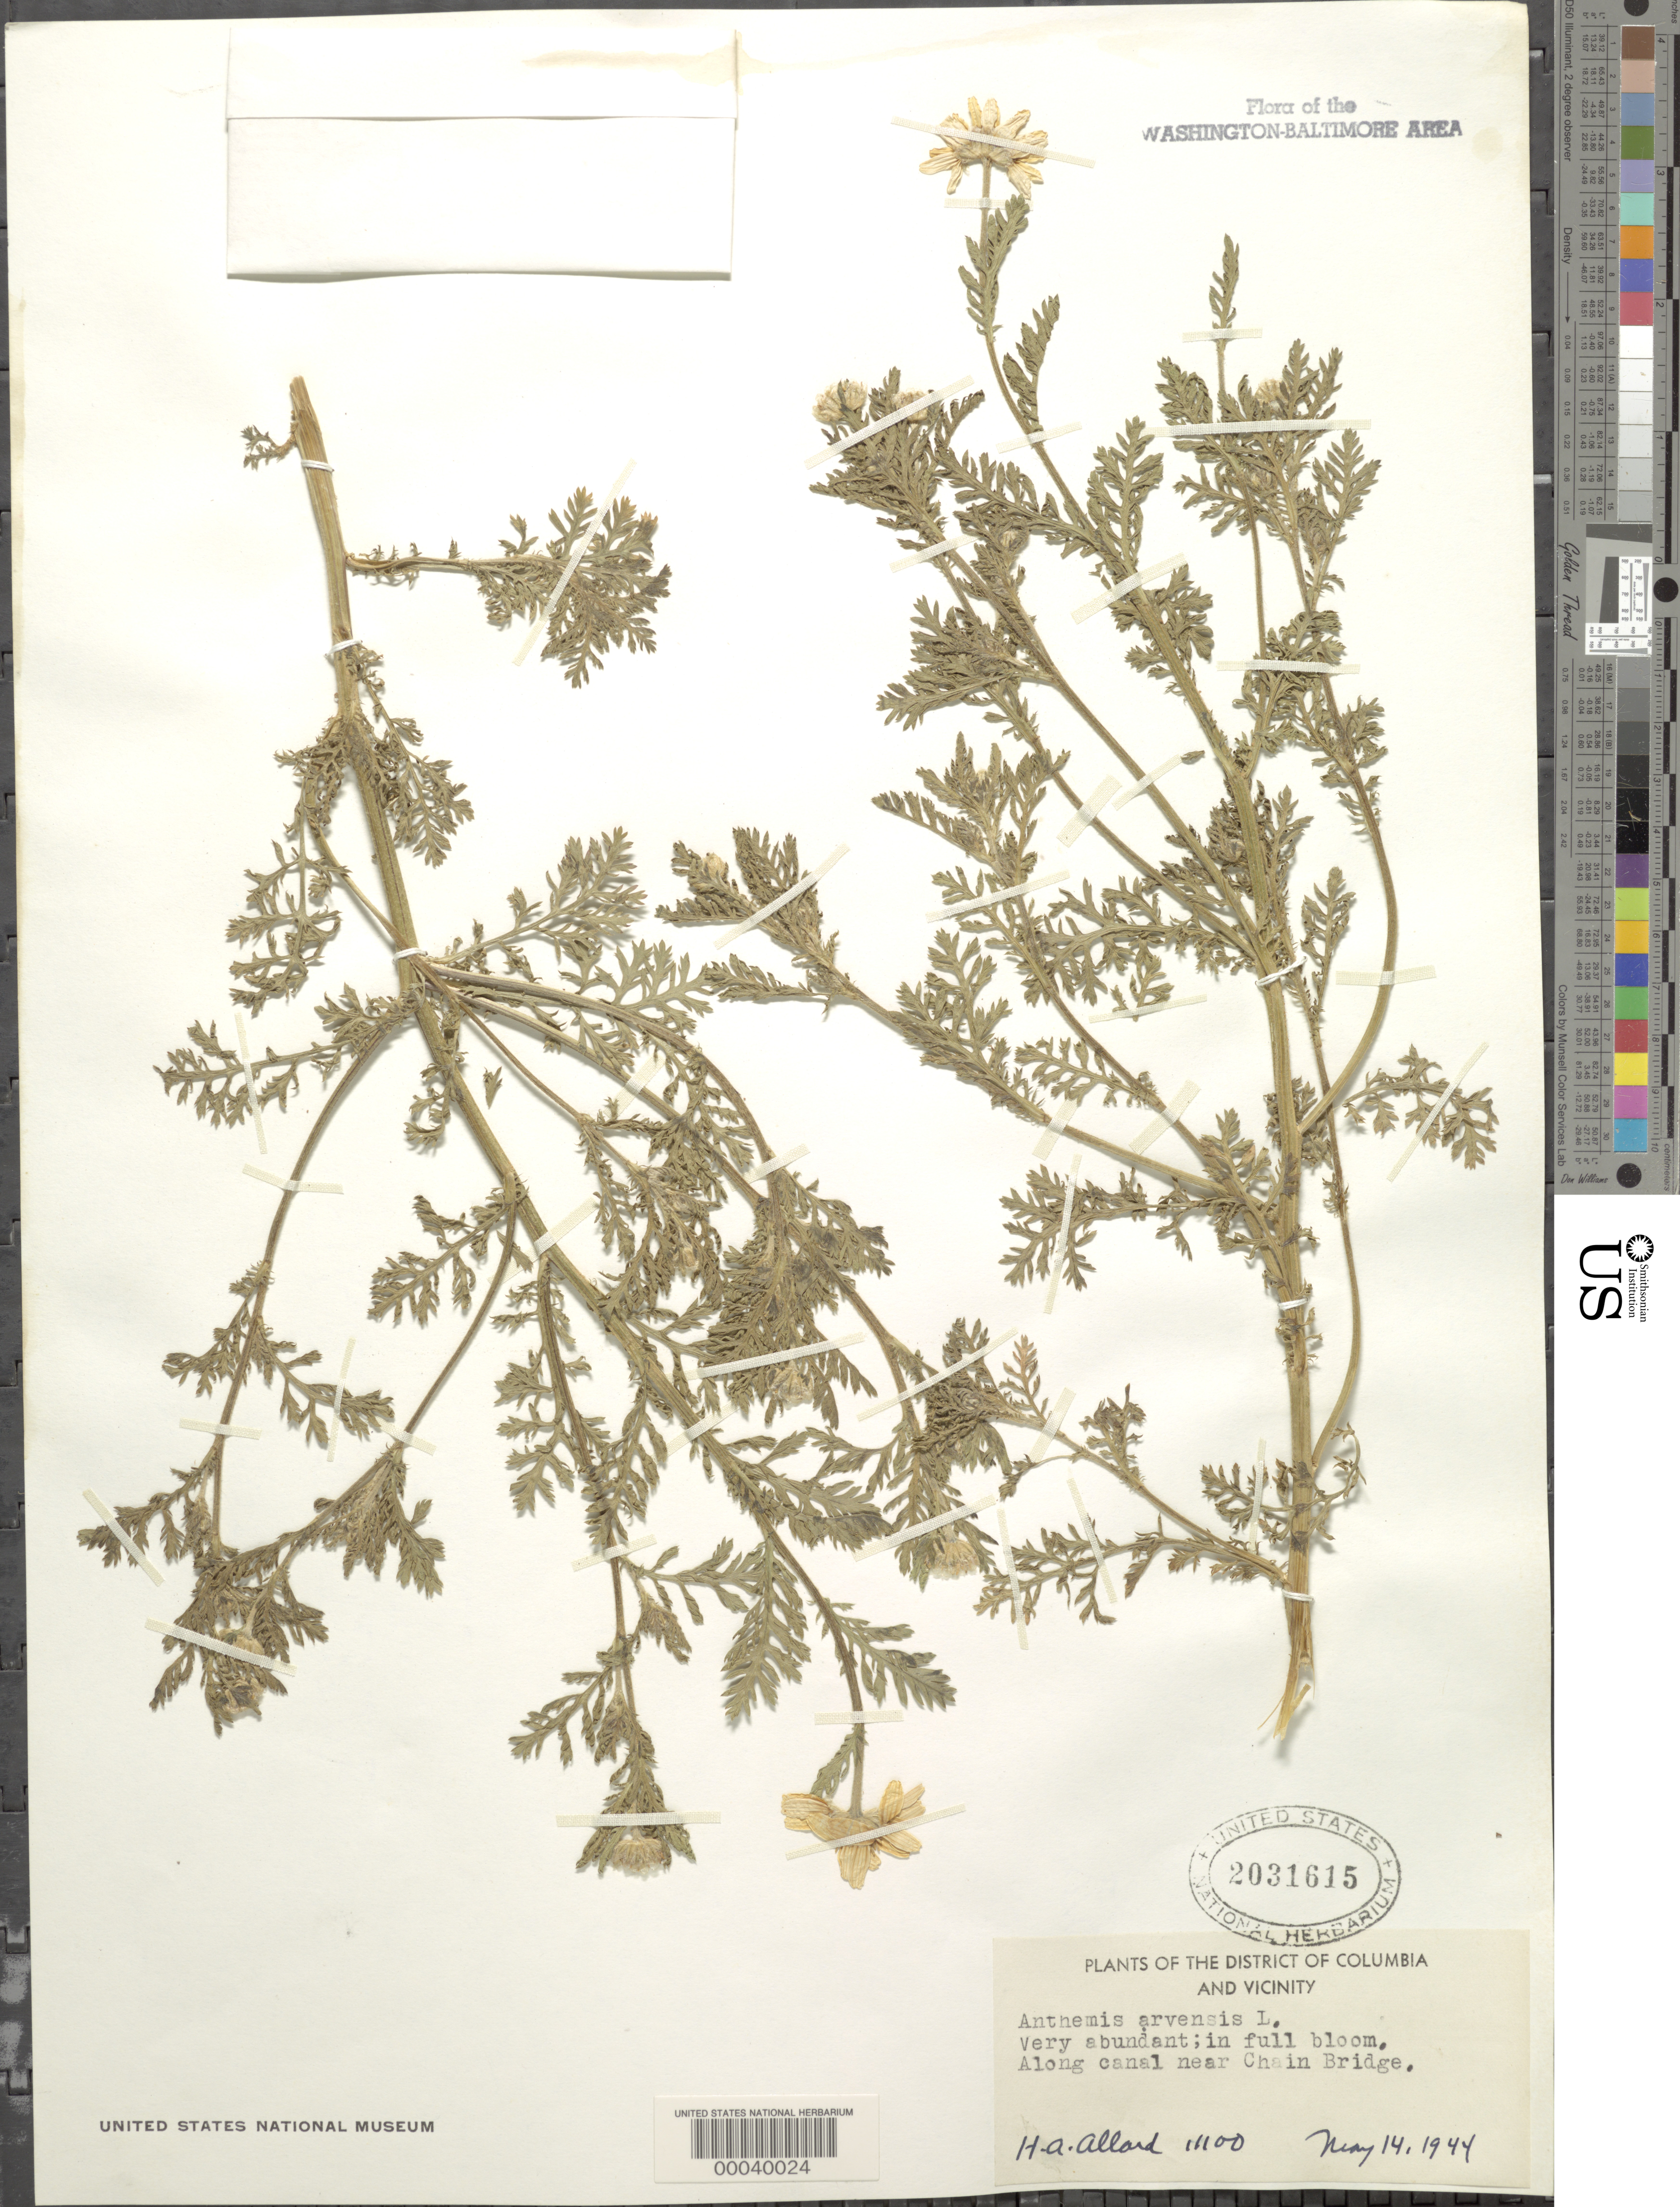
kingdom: Plantae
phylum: Tracheophyta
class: Magnoliopsida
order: Asterales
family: Asteraceae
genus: Anthemis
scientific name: Anthemis arvensis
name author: L.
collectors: H. A. Allard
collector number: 11100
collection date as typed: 14 May 1944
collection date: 1944-05-14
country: United States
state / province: District of Columbia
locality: Along Canal near Chain Bridge C. & O. Canal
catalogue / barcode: US 2031615